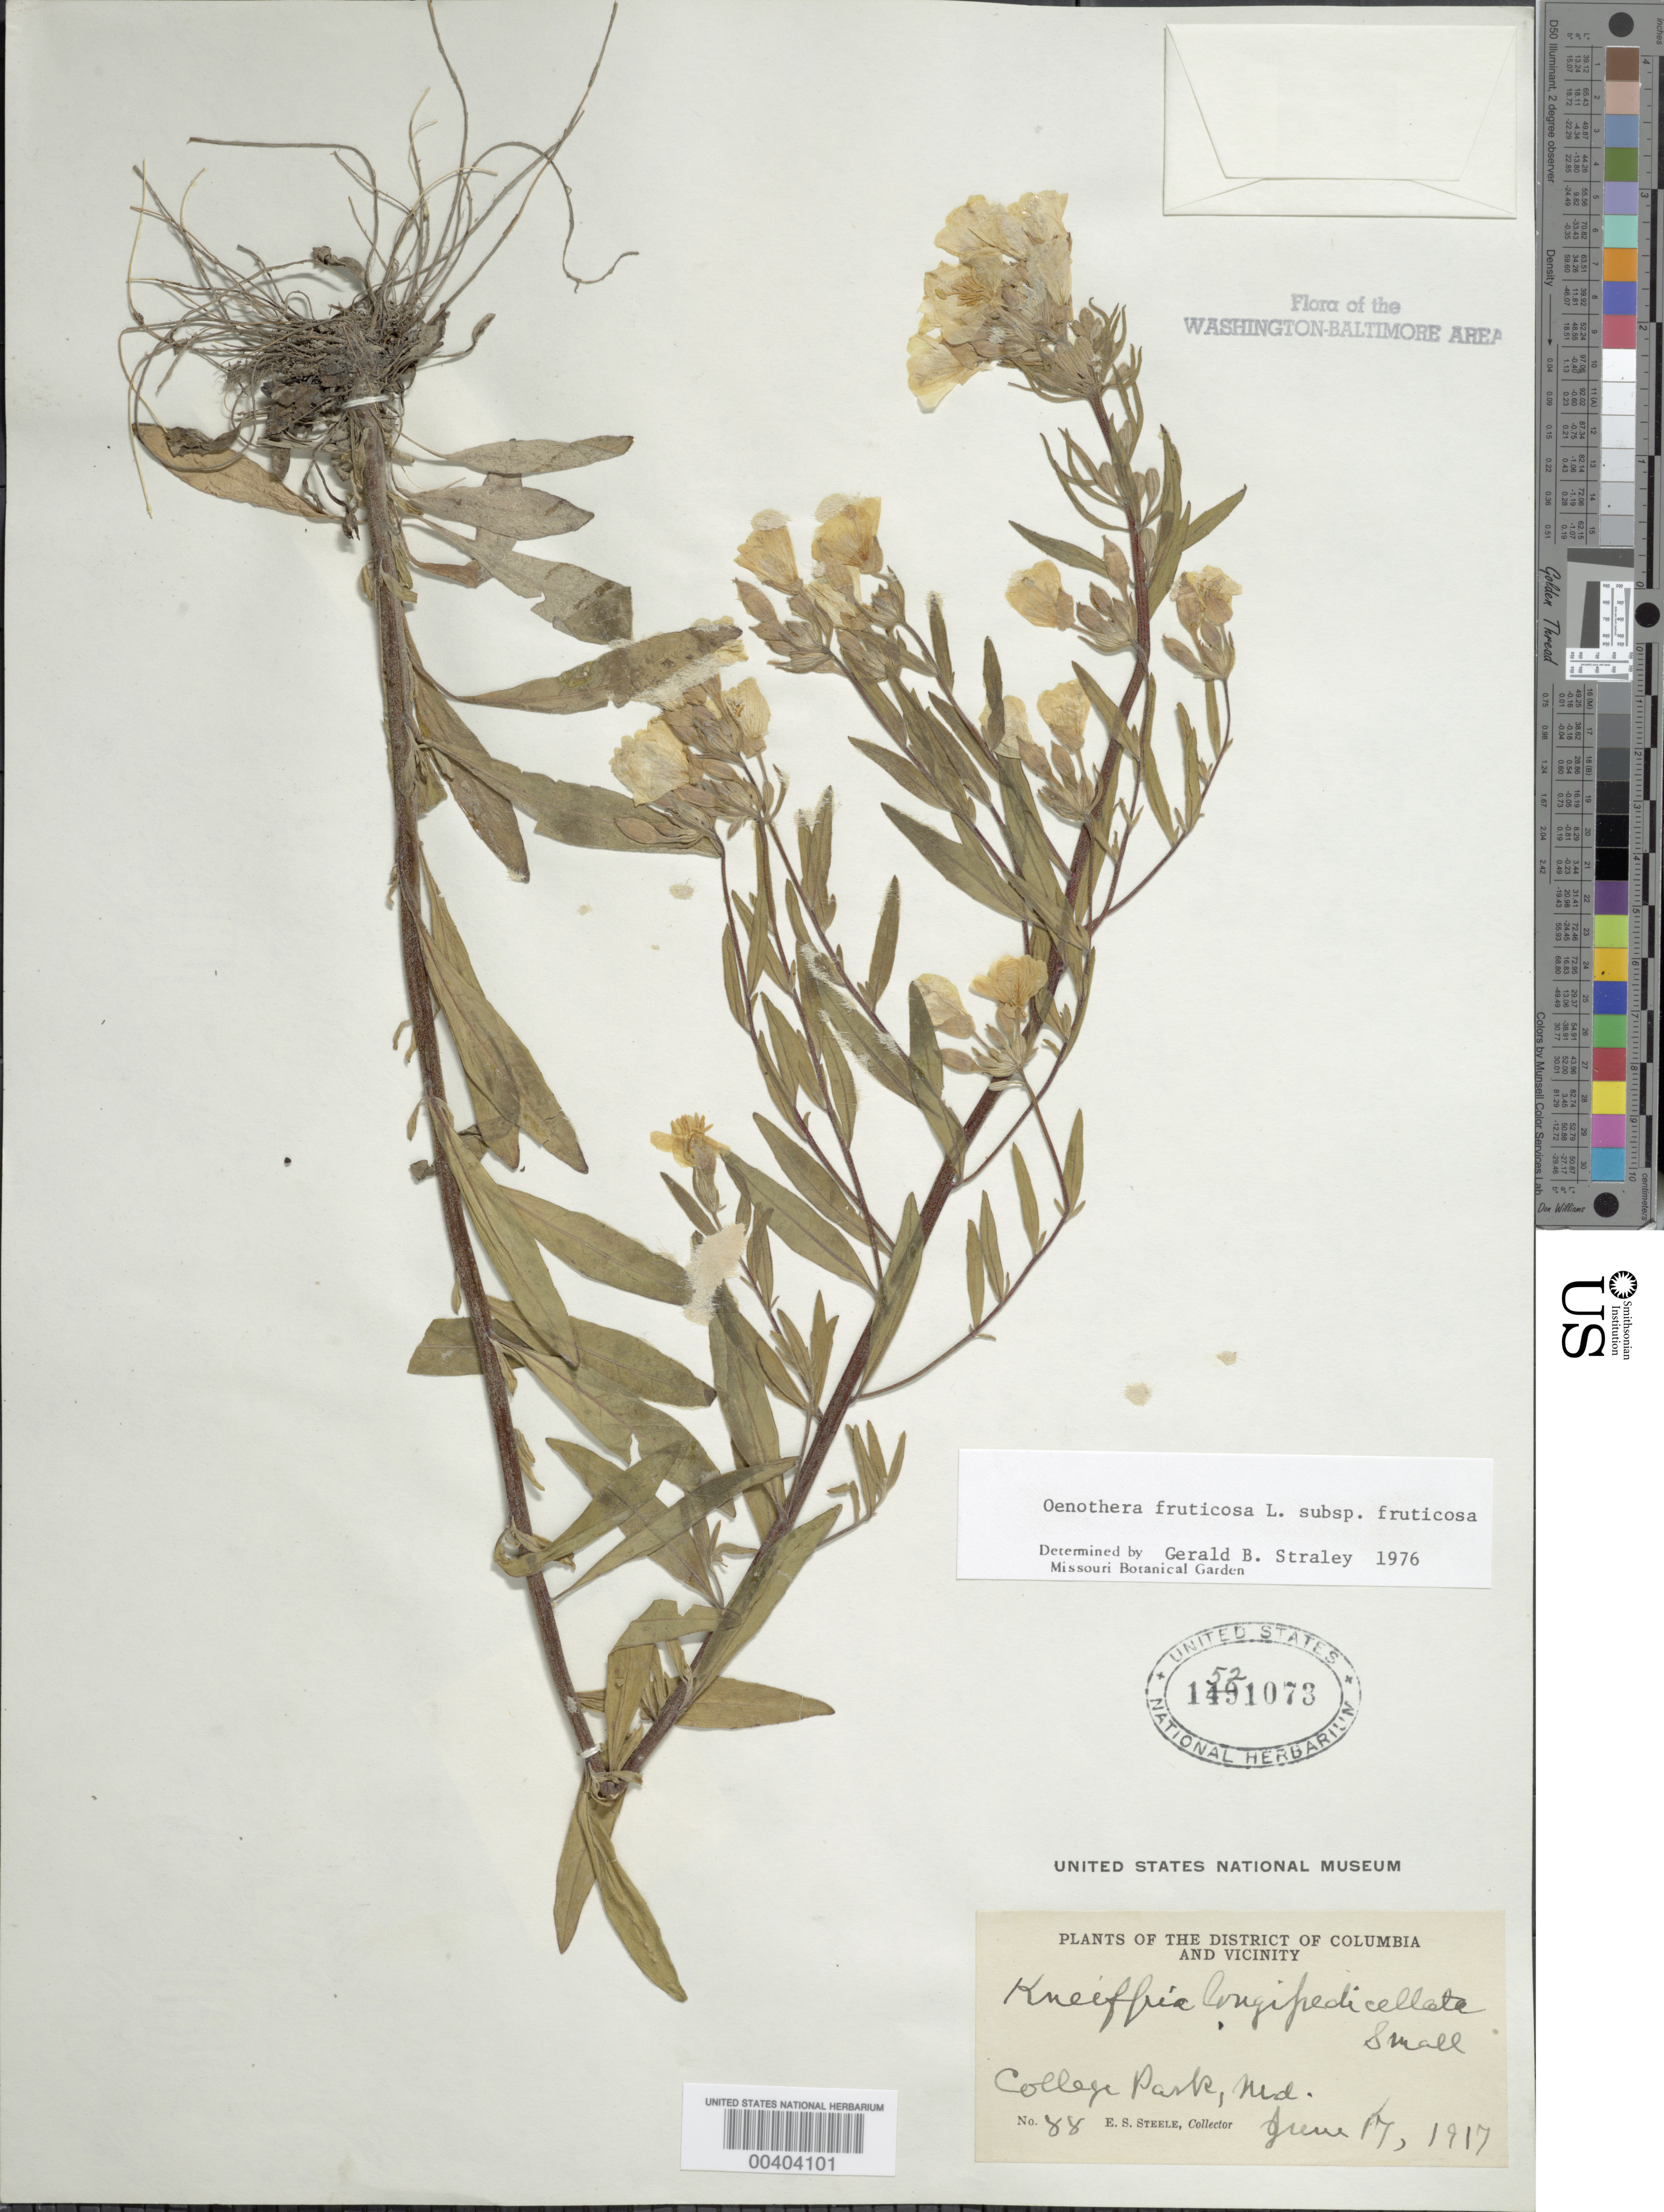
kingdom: Plantae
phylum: Tracheophyta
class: Magnoliopsida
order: Myrtales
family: Onagraceae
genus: Oenothera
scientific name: Oenothera fruticosa subsp. fruticosa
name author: L.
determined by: Straley, G. B.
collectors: E. Steele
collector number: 88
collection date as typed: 17 Jun 1917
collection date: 1917-06-17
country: United States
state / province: Maryland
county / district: Prince George's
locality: College Park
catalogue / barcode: US 1521073